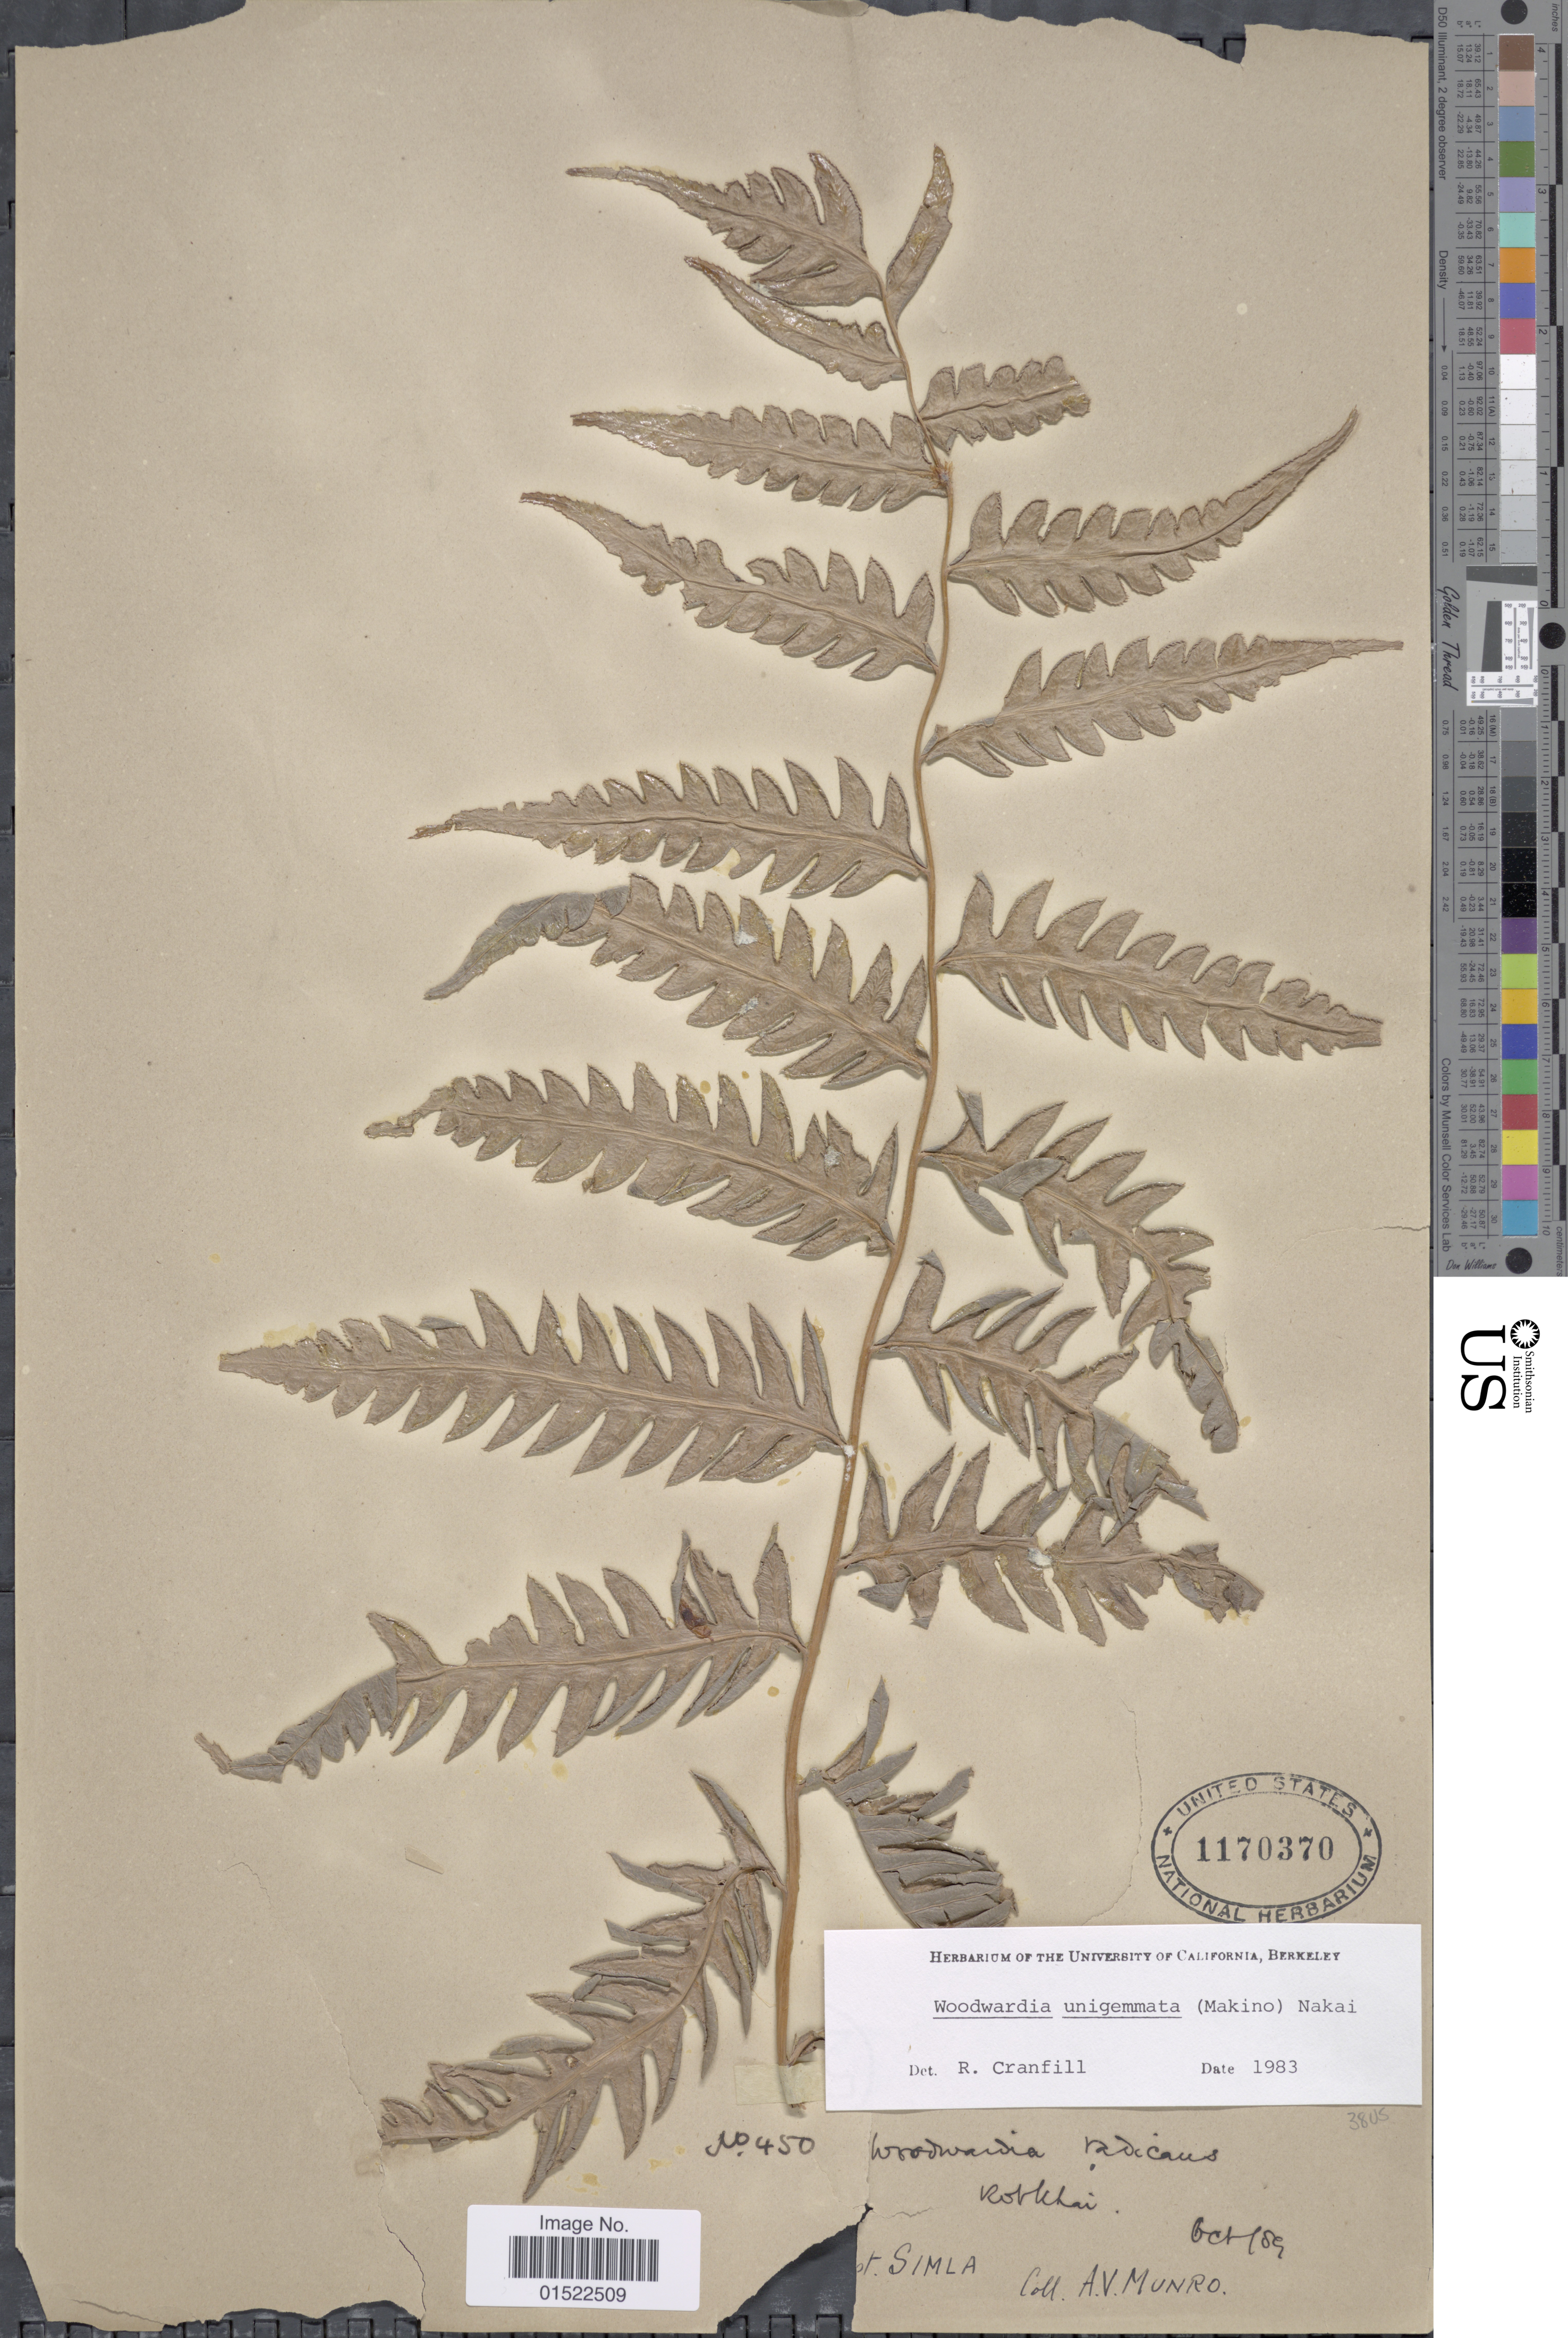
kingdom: Plantae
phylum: Tracheophyta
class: Polypodiopsida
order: Polypodiales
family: Blechnaceae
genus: Woodwardia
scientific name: Woodwardia unigemmata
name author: (Makino) Nakai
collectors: A. Munro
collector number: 450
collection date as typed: Transcribed d/m/y: /10/89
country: India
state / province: Himachal Pradesh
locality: Rorkhai, Simla [interpreted]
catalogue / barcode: US 1170370